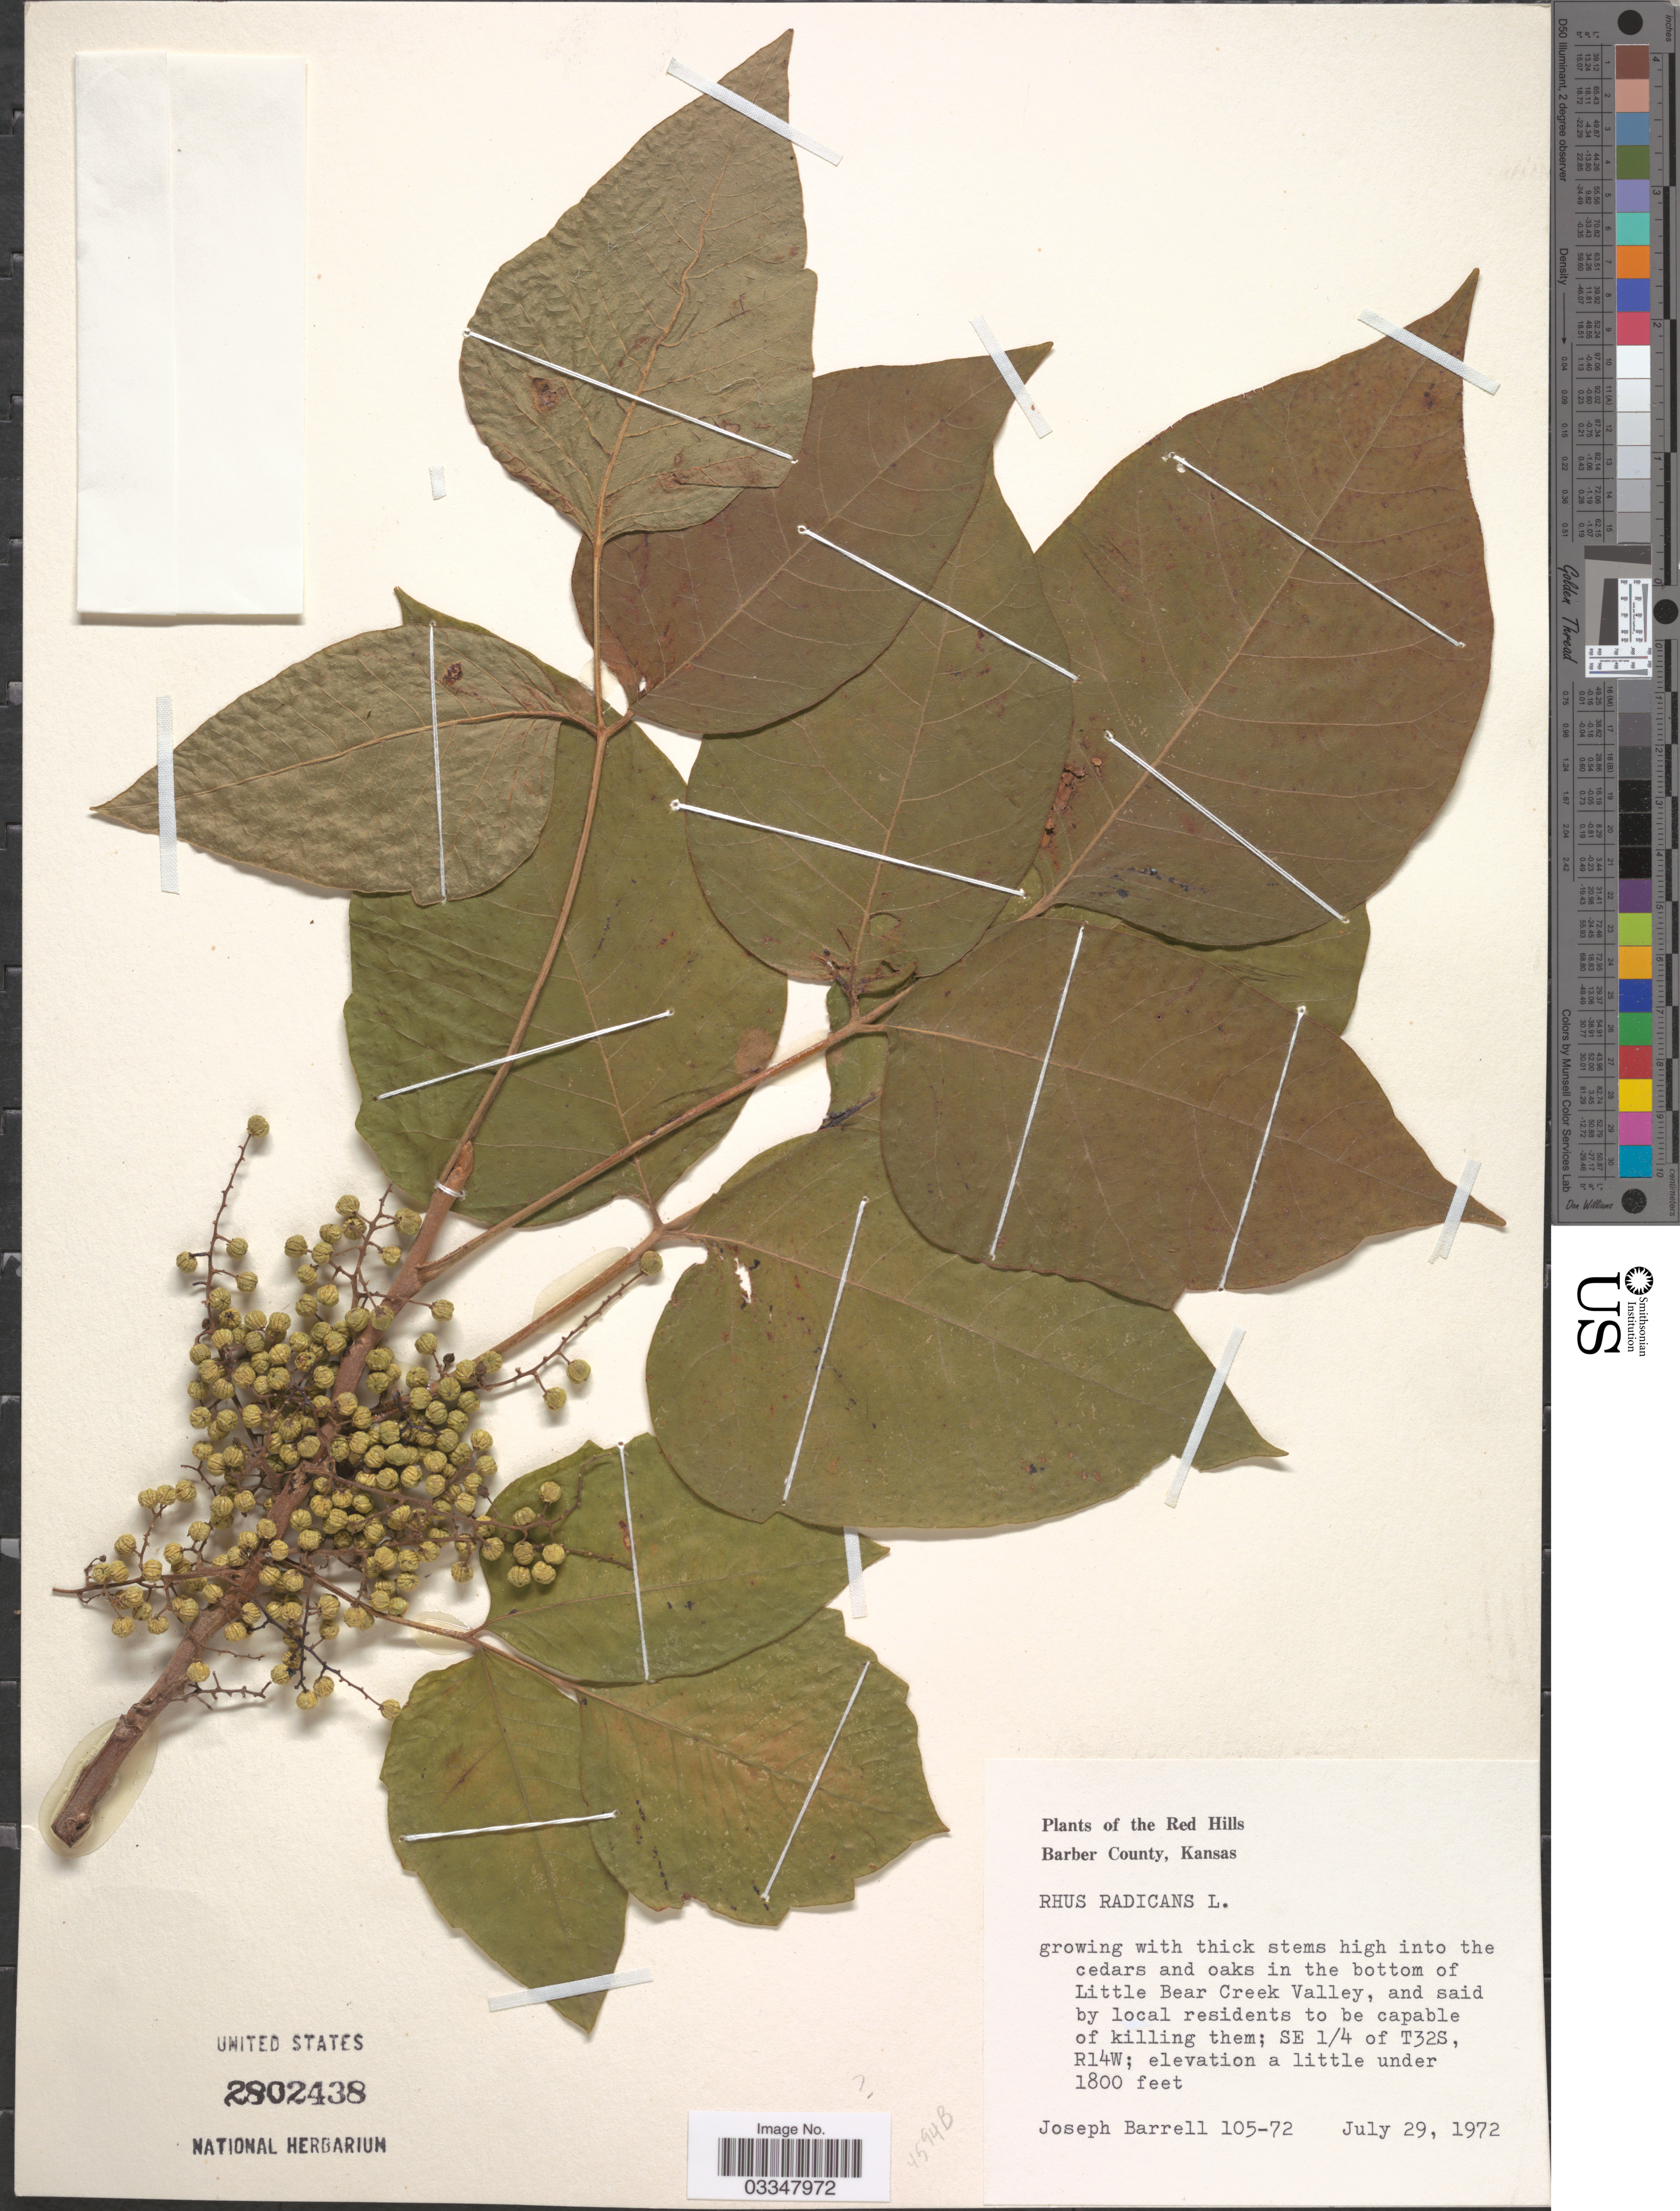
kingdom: Plantae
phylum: Tracheophyta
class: Magnoliopsida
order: Sapindales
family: Anacardiaceae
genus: Toxicodendron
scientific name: Toxicodendron radicans subsp. rydbergii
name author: (Small & Rydb.) Á. Löve & D. Löve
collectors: J. Barrell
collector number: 105-72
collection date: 1972-07-29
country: United States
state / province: Kansas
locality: The Red Hills. Barber County. In the bottom of Little Bear Creek Valley, SE 1/4 of T32S, R14W.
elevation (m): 549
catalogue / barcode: US 2802438